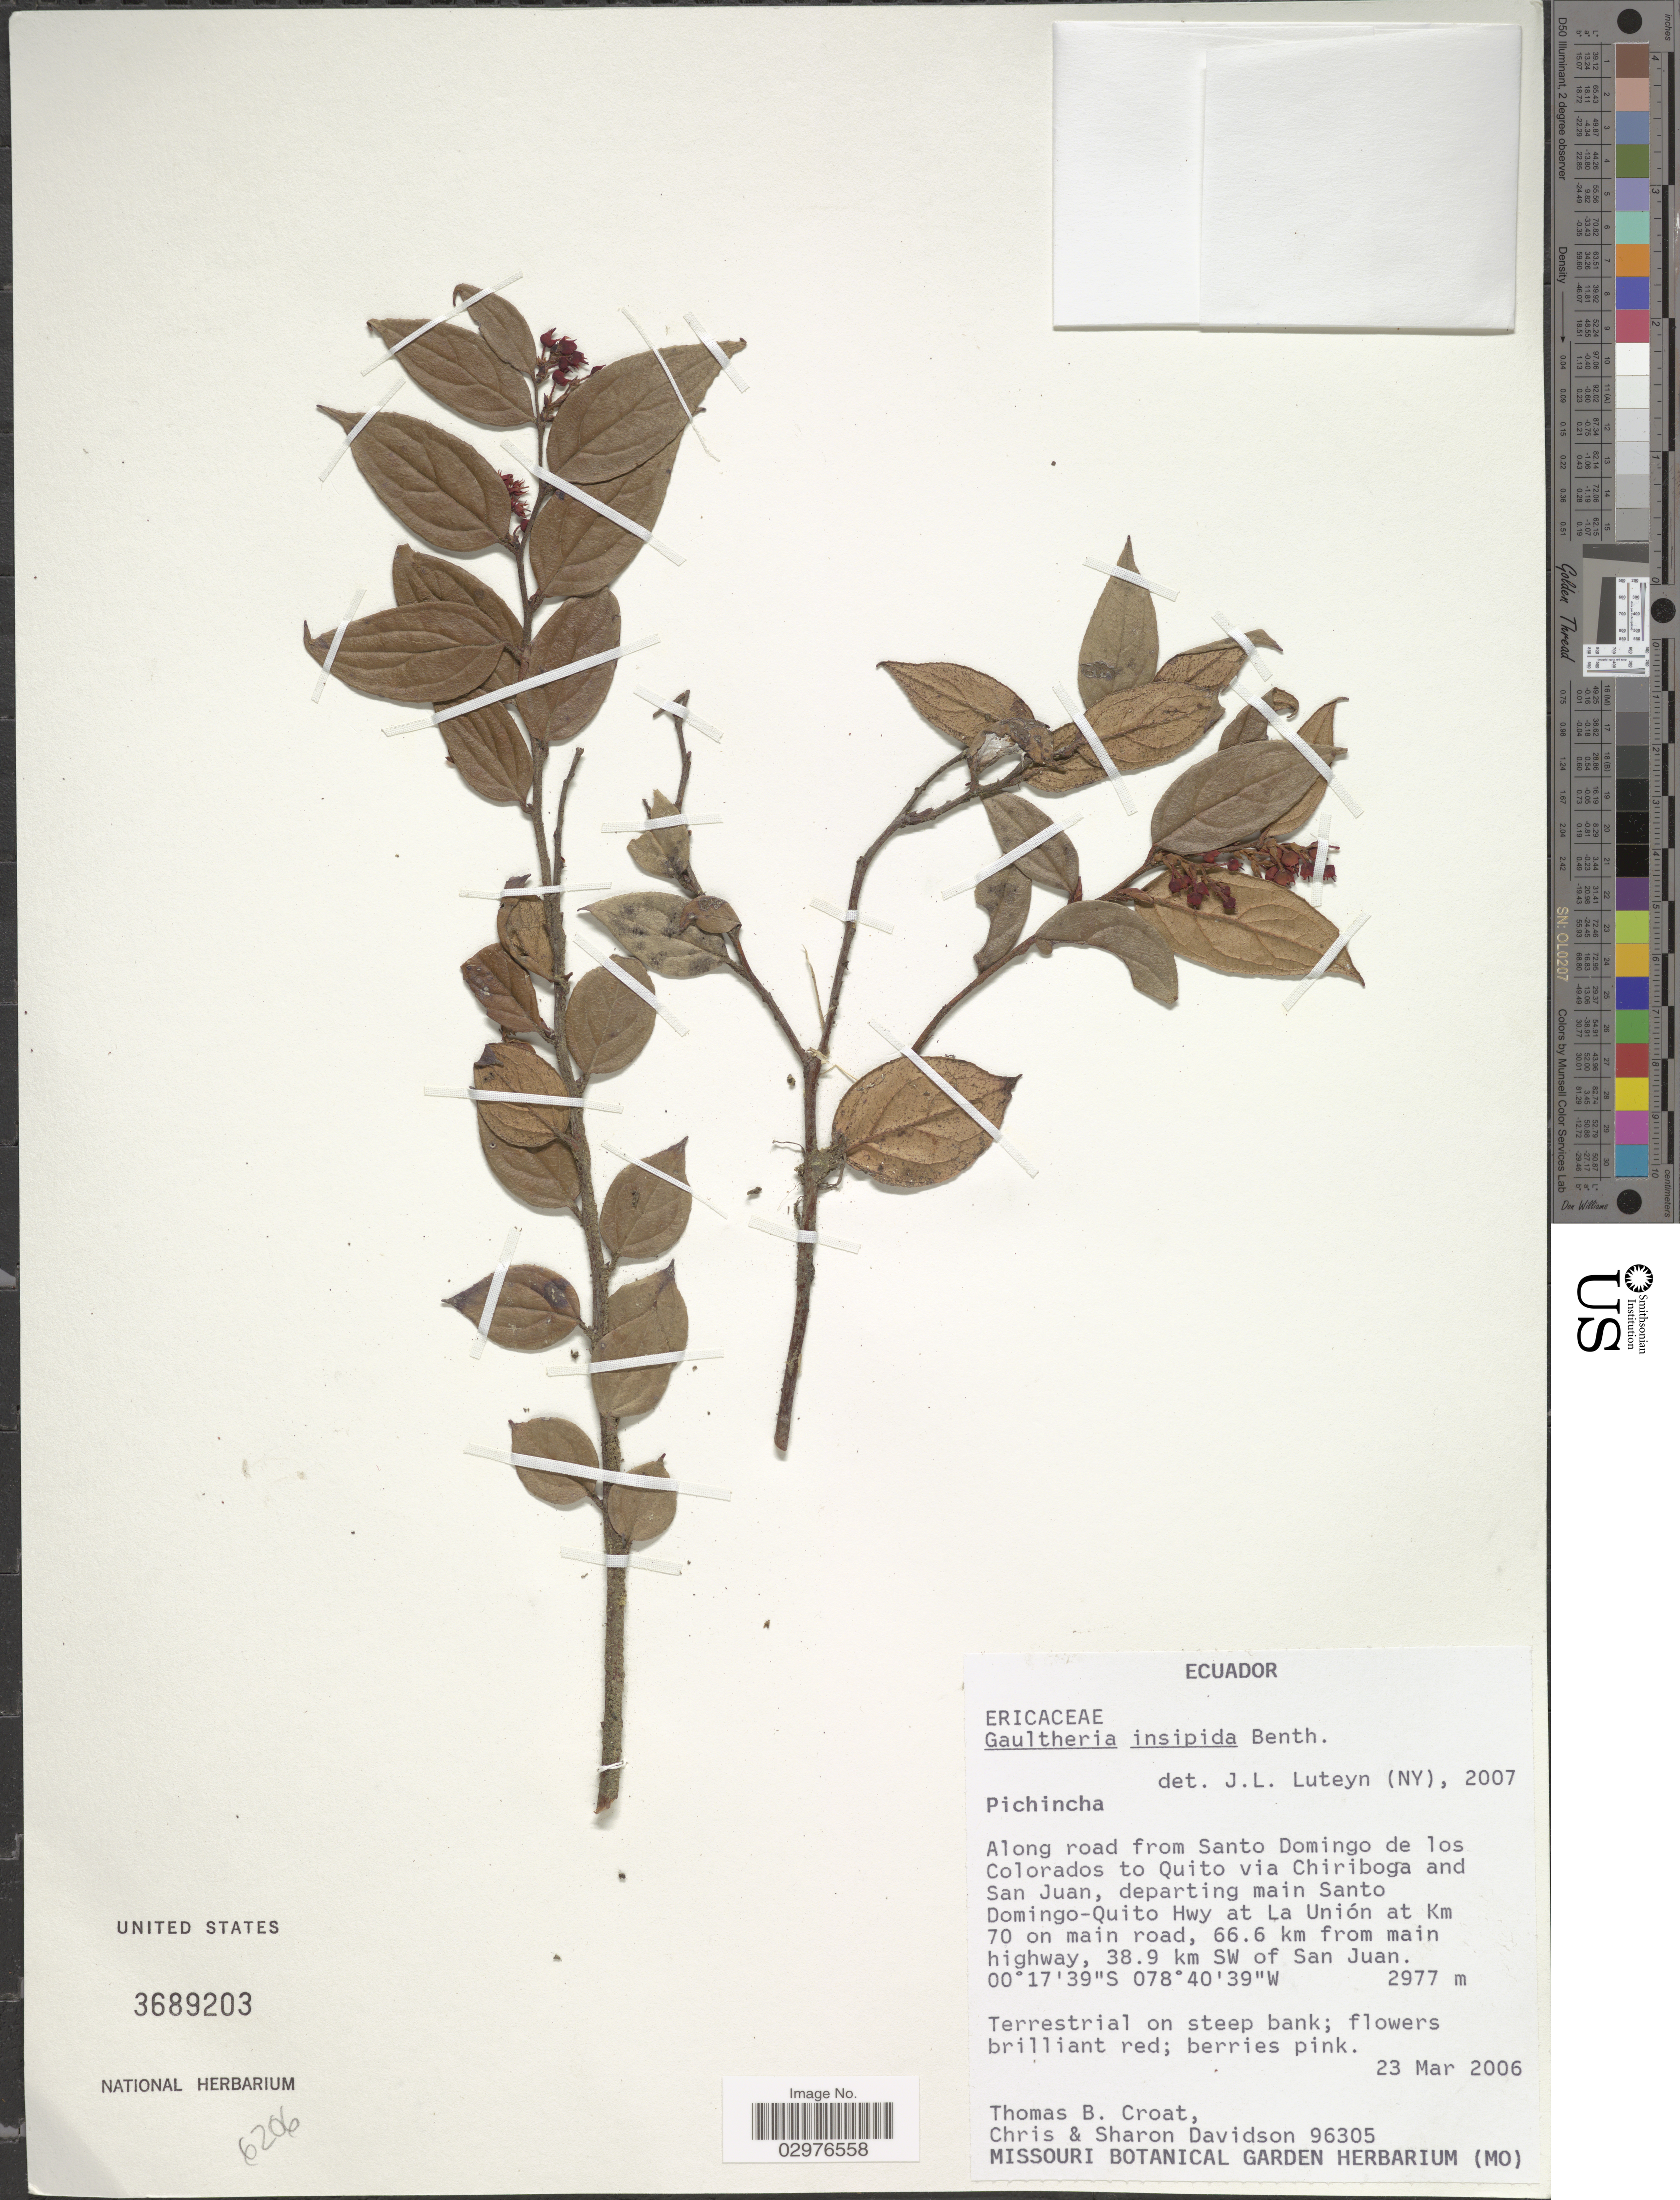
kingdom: Plantae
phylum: Tracheophyta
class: Magnoliopsida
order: Ericales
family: Ericaceae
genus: Gaultheria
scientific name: Gaultheria insipida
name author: Benth.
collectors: T. B. Croat, C. Davidson & S. Davidson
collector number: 96305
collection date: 2006-03-23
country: Ecuador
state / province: Pichincha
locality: Along road from santo Domingo de los Colorados to Quito via Chiriboga and San Juan, departing main Santo Domingo-Quito Hwy at La Unión at Km 70 on main road, 66.6 km from main highway, 38.9 km SW of San Juan.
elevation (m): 2977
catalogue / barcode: US 3689203